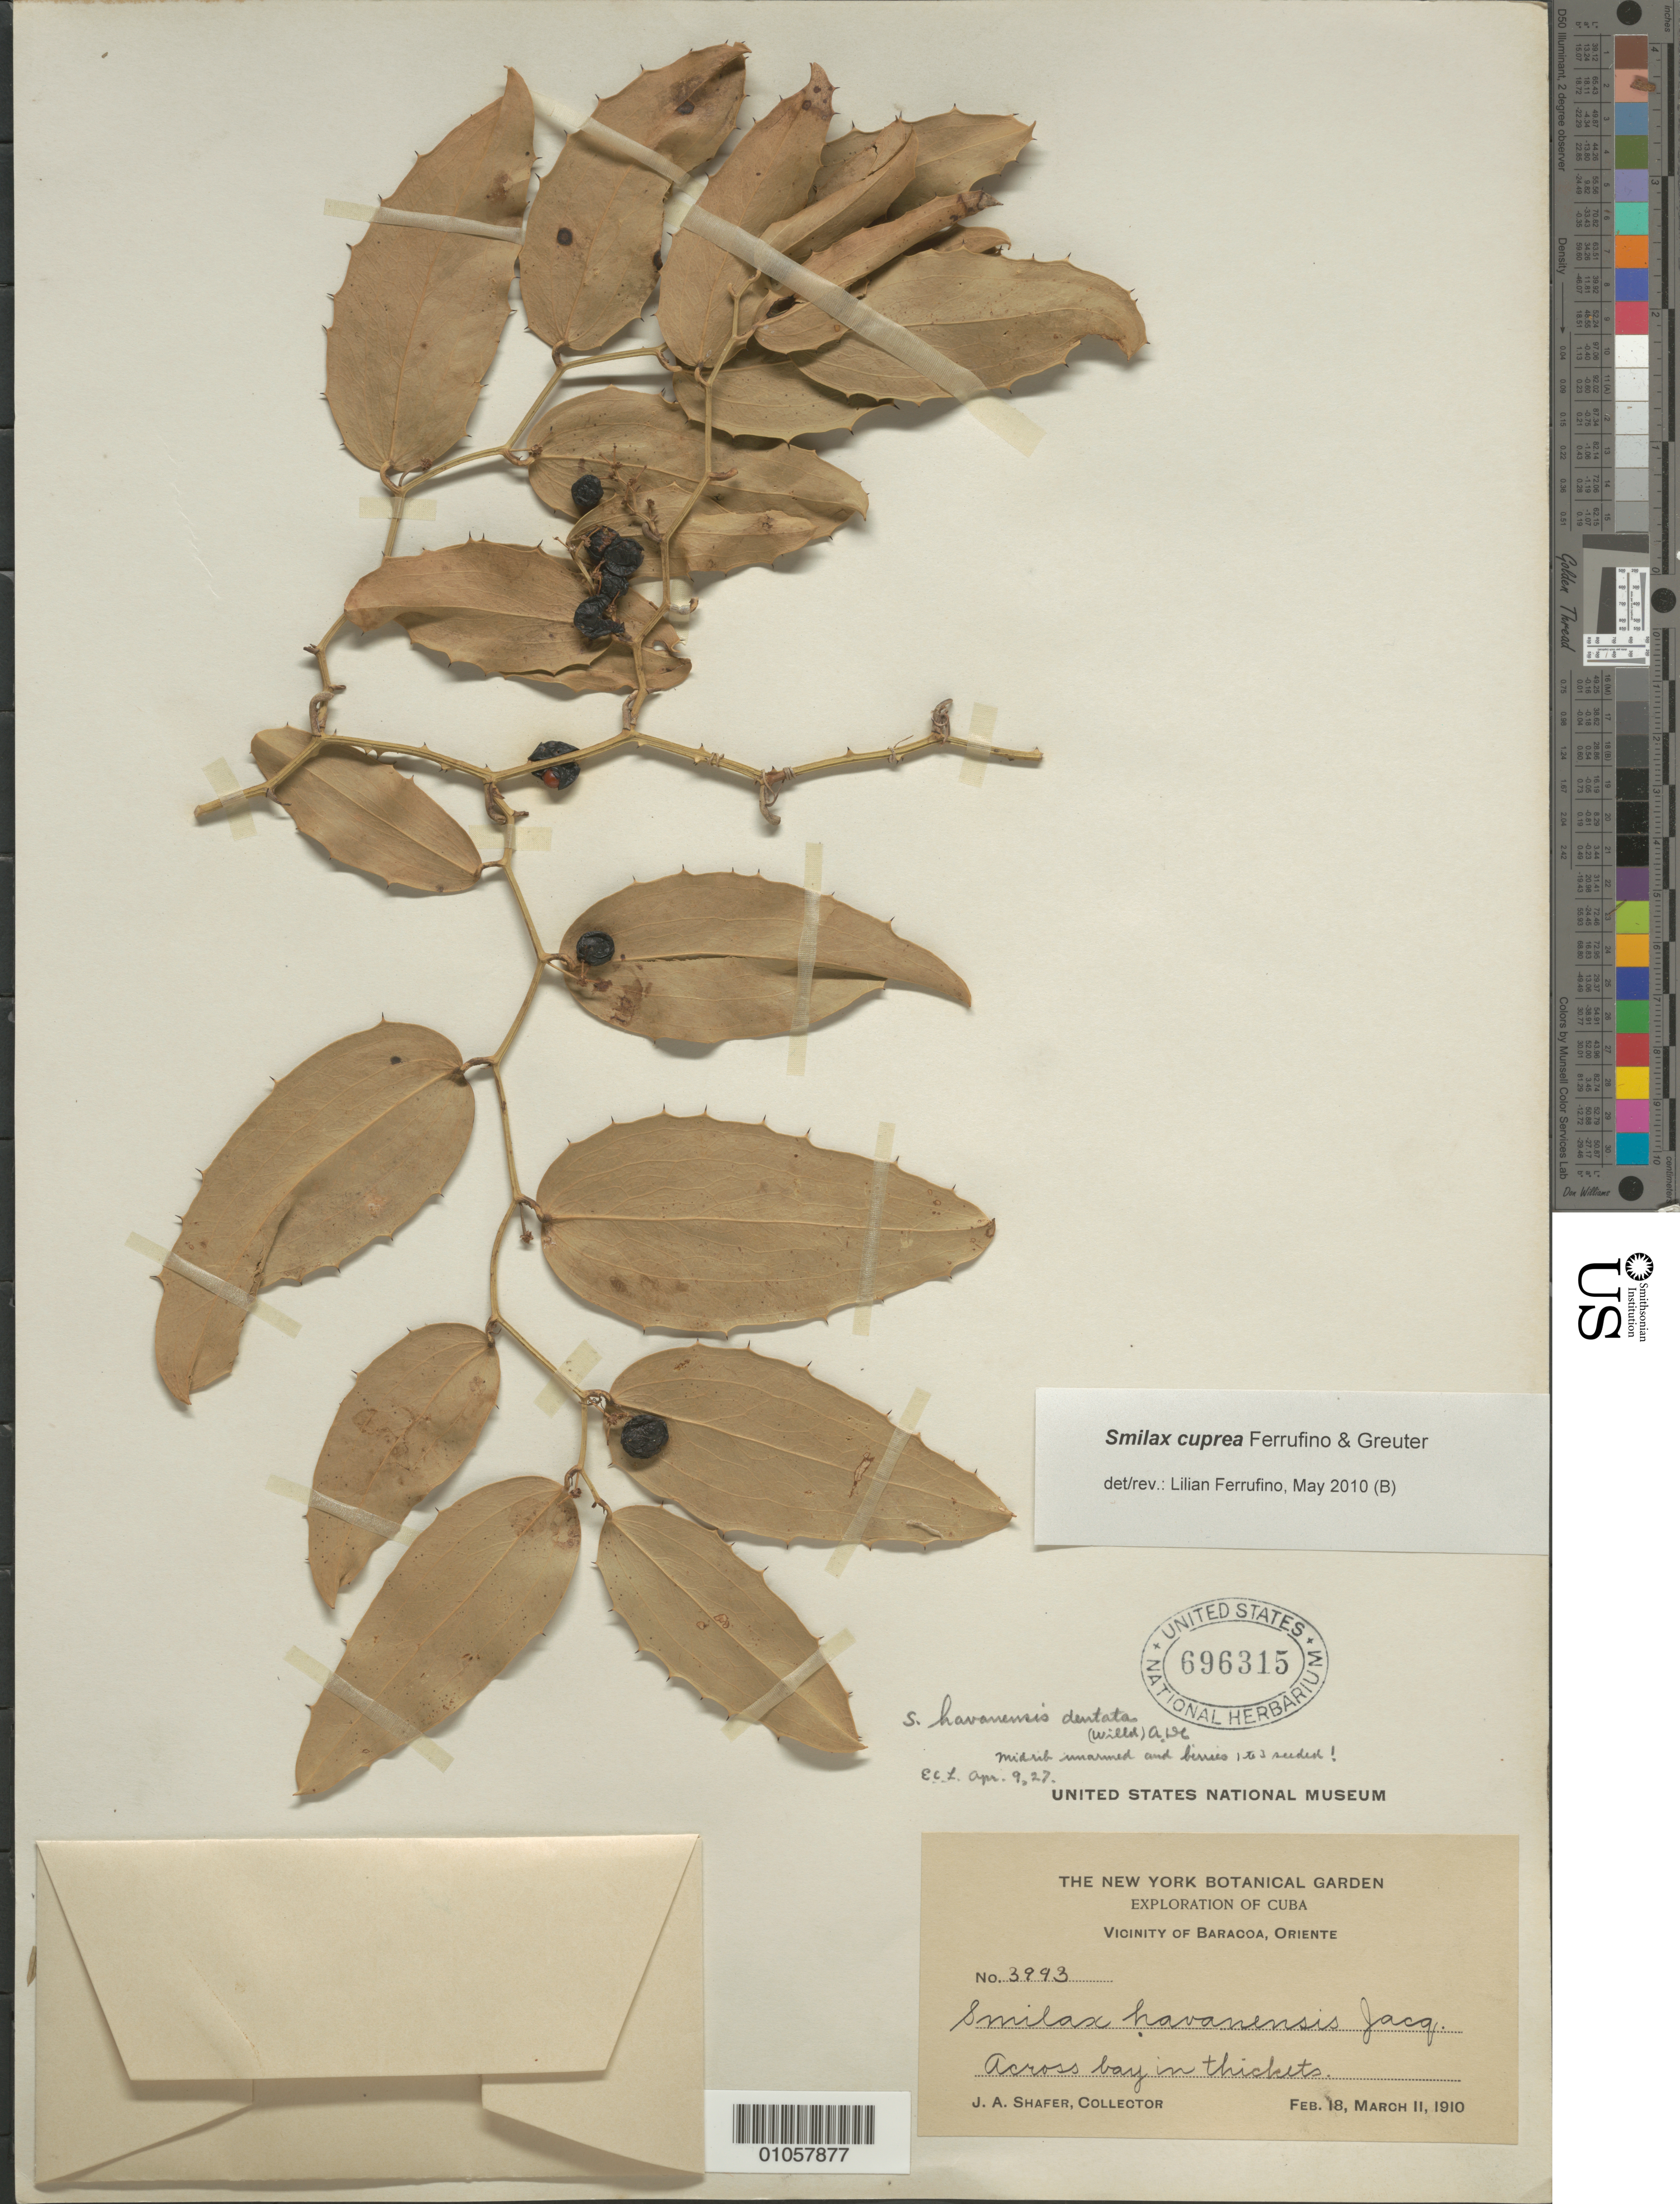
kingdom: Plantae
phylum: Tracheophyta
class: Liliopsida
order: Liliales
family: Smilacaceae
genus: Smilax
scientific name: Smilax cuprea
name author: Ferrufino & Greuter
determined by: Ferrufino, L., (USJ), Herbario Universidad de Costa Rica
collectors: J. A. Shafer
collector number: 3993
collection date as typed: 18 Feb 1910 and 11 Mar 1910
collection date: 1910-02-18,1910-03-11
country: Cuba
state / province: Guantanamo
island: Cuba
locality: Vicinity of Baracoa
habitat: Across bay in thickets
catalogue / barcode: US 696315